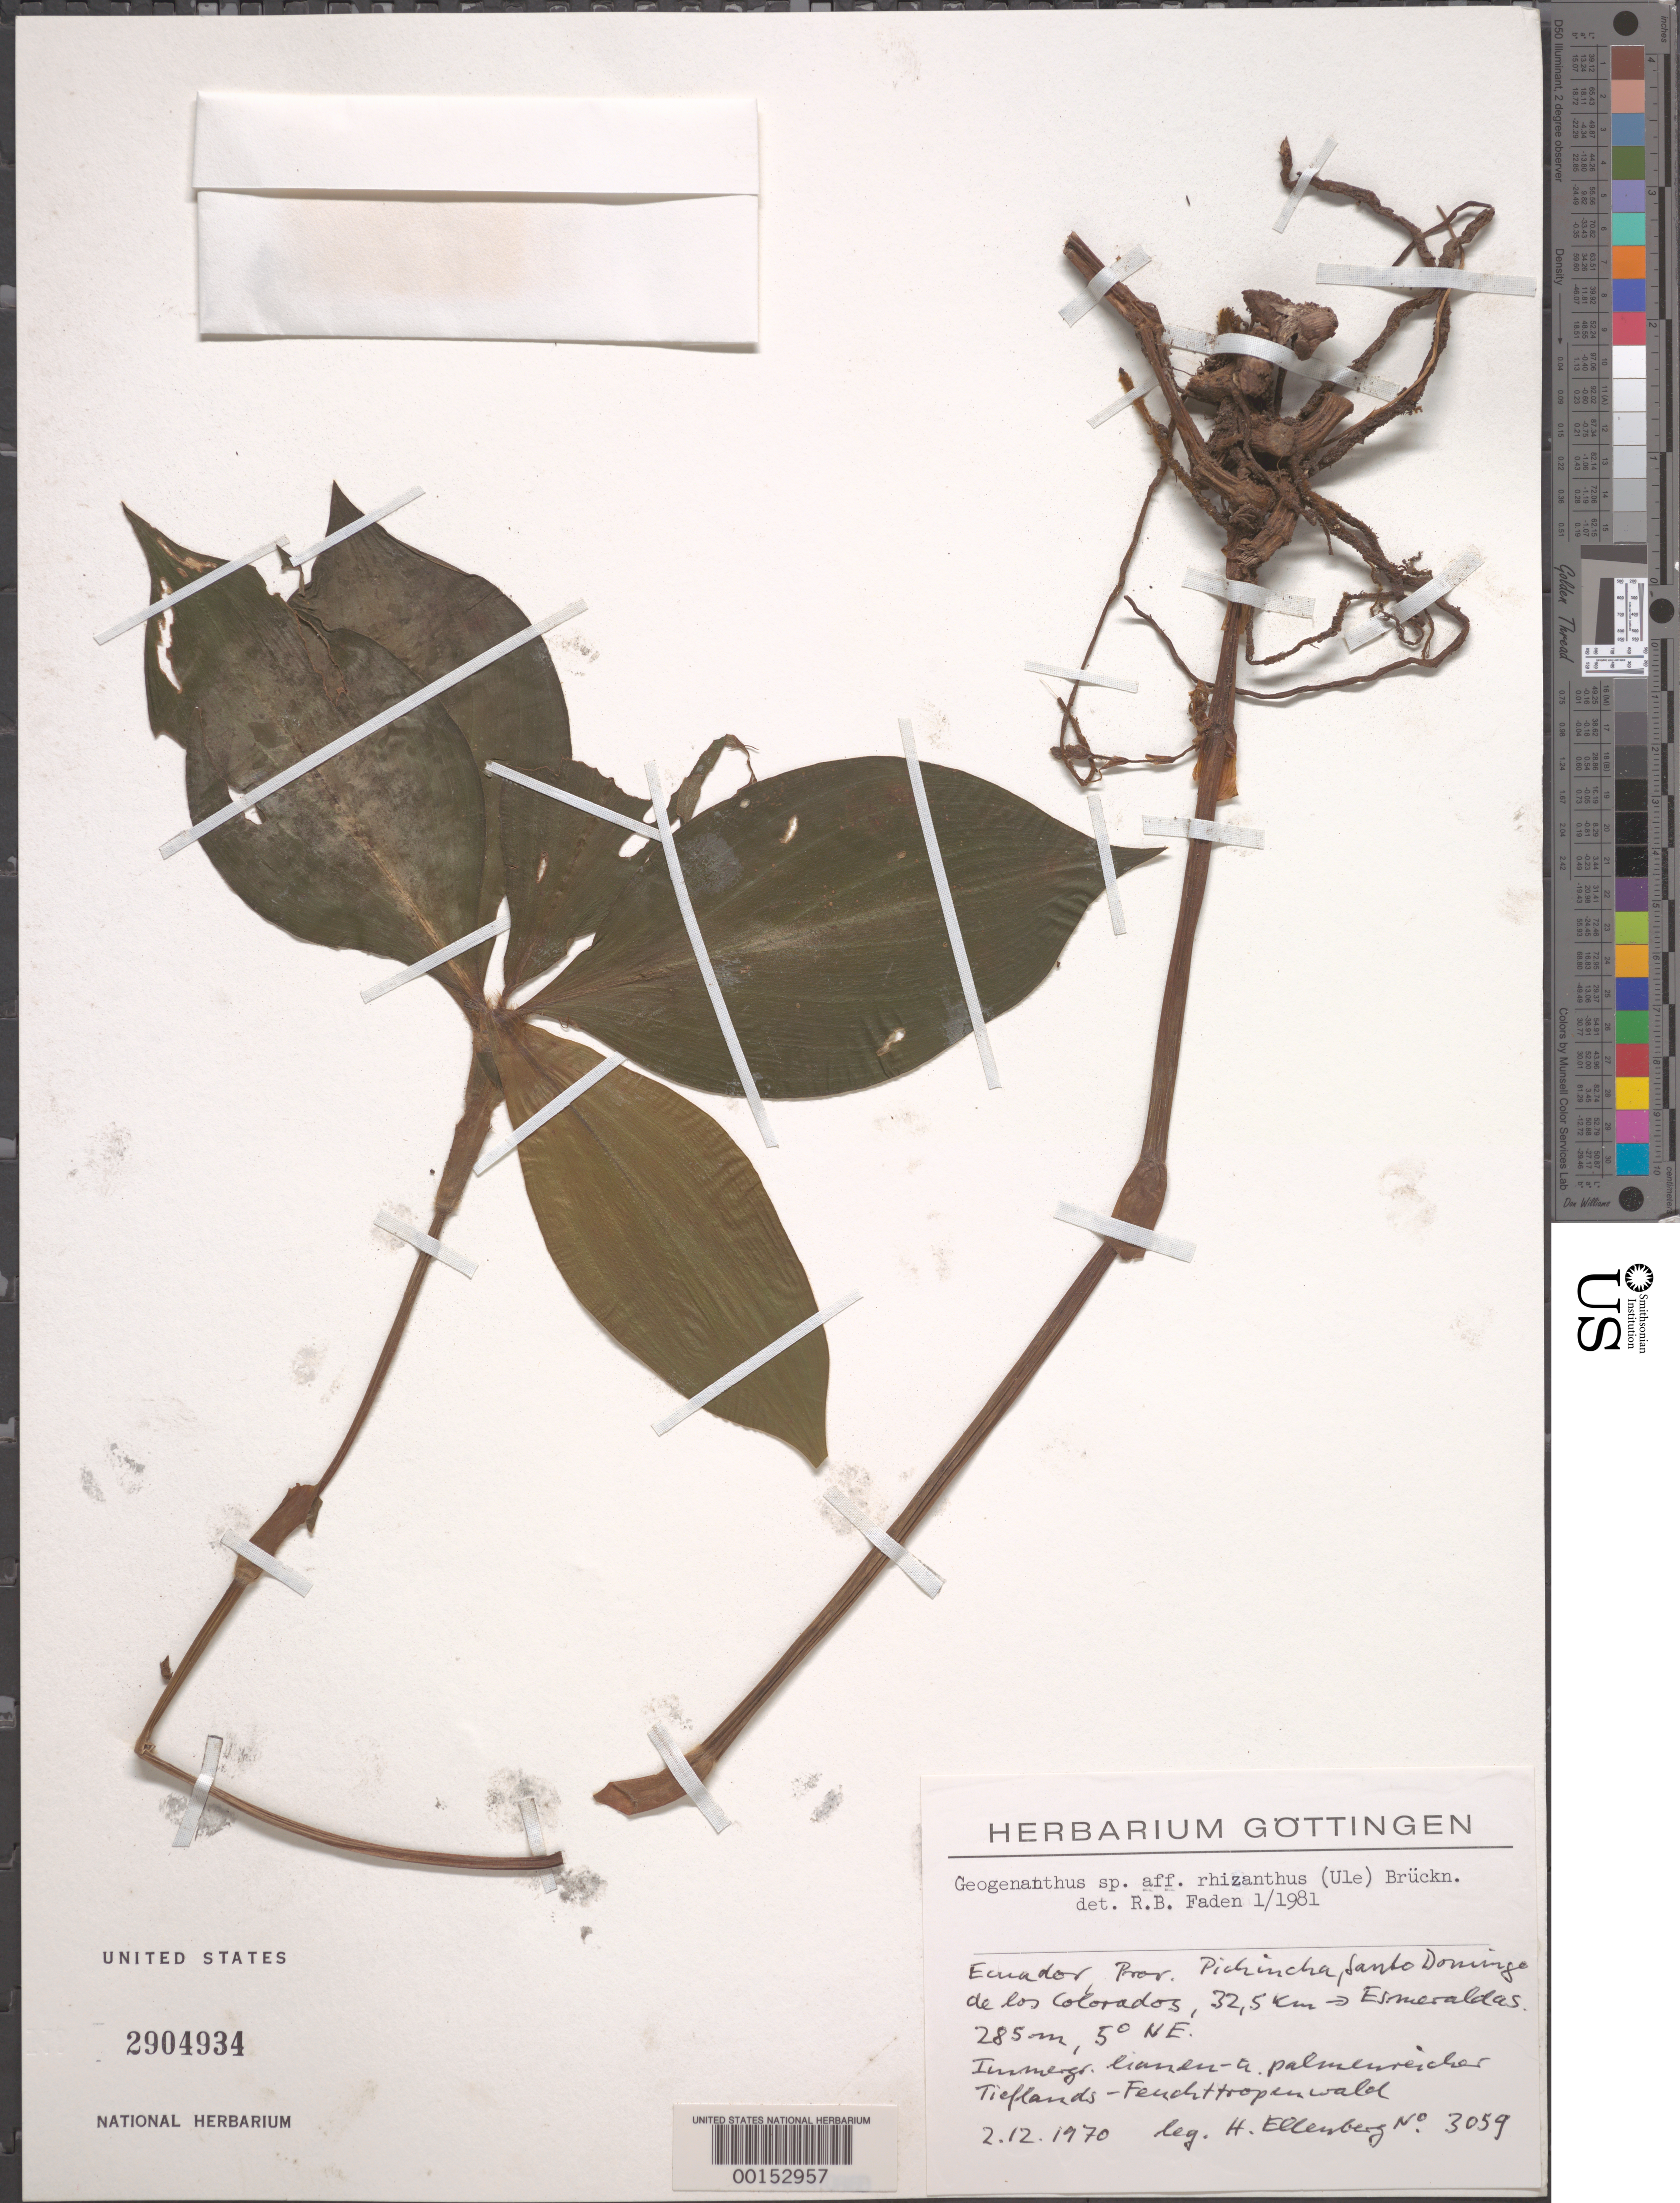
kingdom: Plantae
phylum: Tracheophyta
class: Liliopsida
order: Commelinales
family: Commelinaceae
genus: Geogenanthus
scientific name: Geogenanthus rhizanthus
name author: (Ule) G. Brückn.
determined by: Faden, Robert B., (US), Smithsonian Institution - National Museum of Natural History (UNITED STATES)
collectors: H. Ellenberg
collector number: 3059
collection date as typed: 02 Dec 1970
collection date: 1970-12-02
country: Ecuador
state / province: Pichincha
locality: Santo Domingo de los Colorados, near Esmeraldas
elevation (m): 285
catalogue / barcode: US 2904934